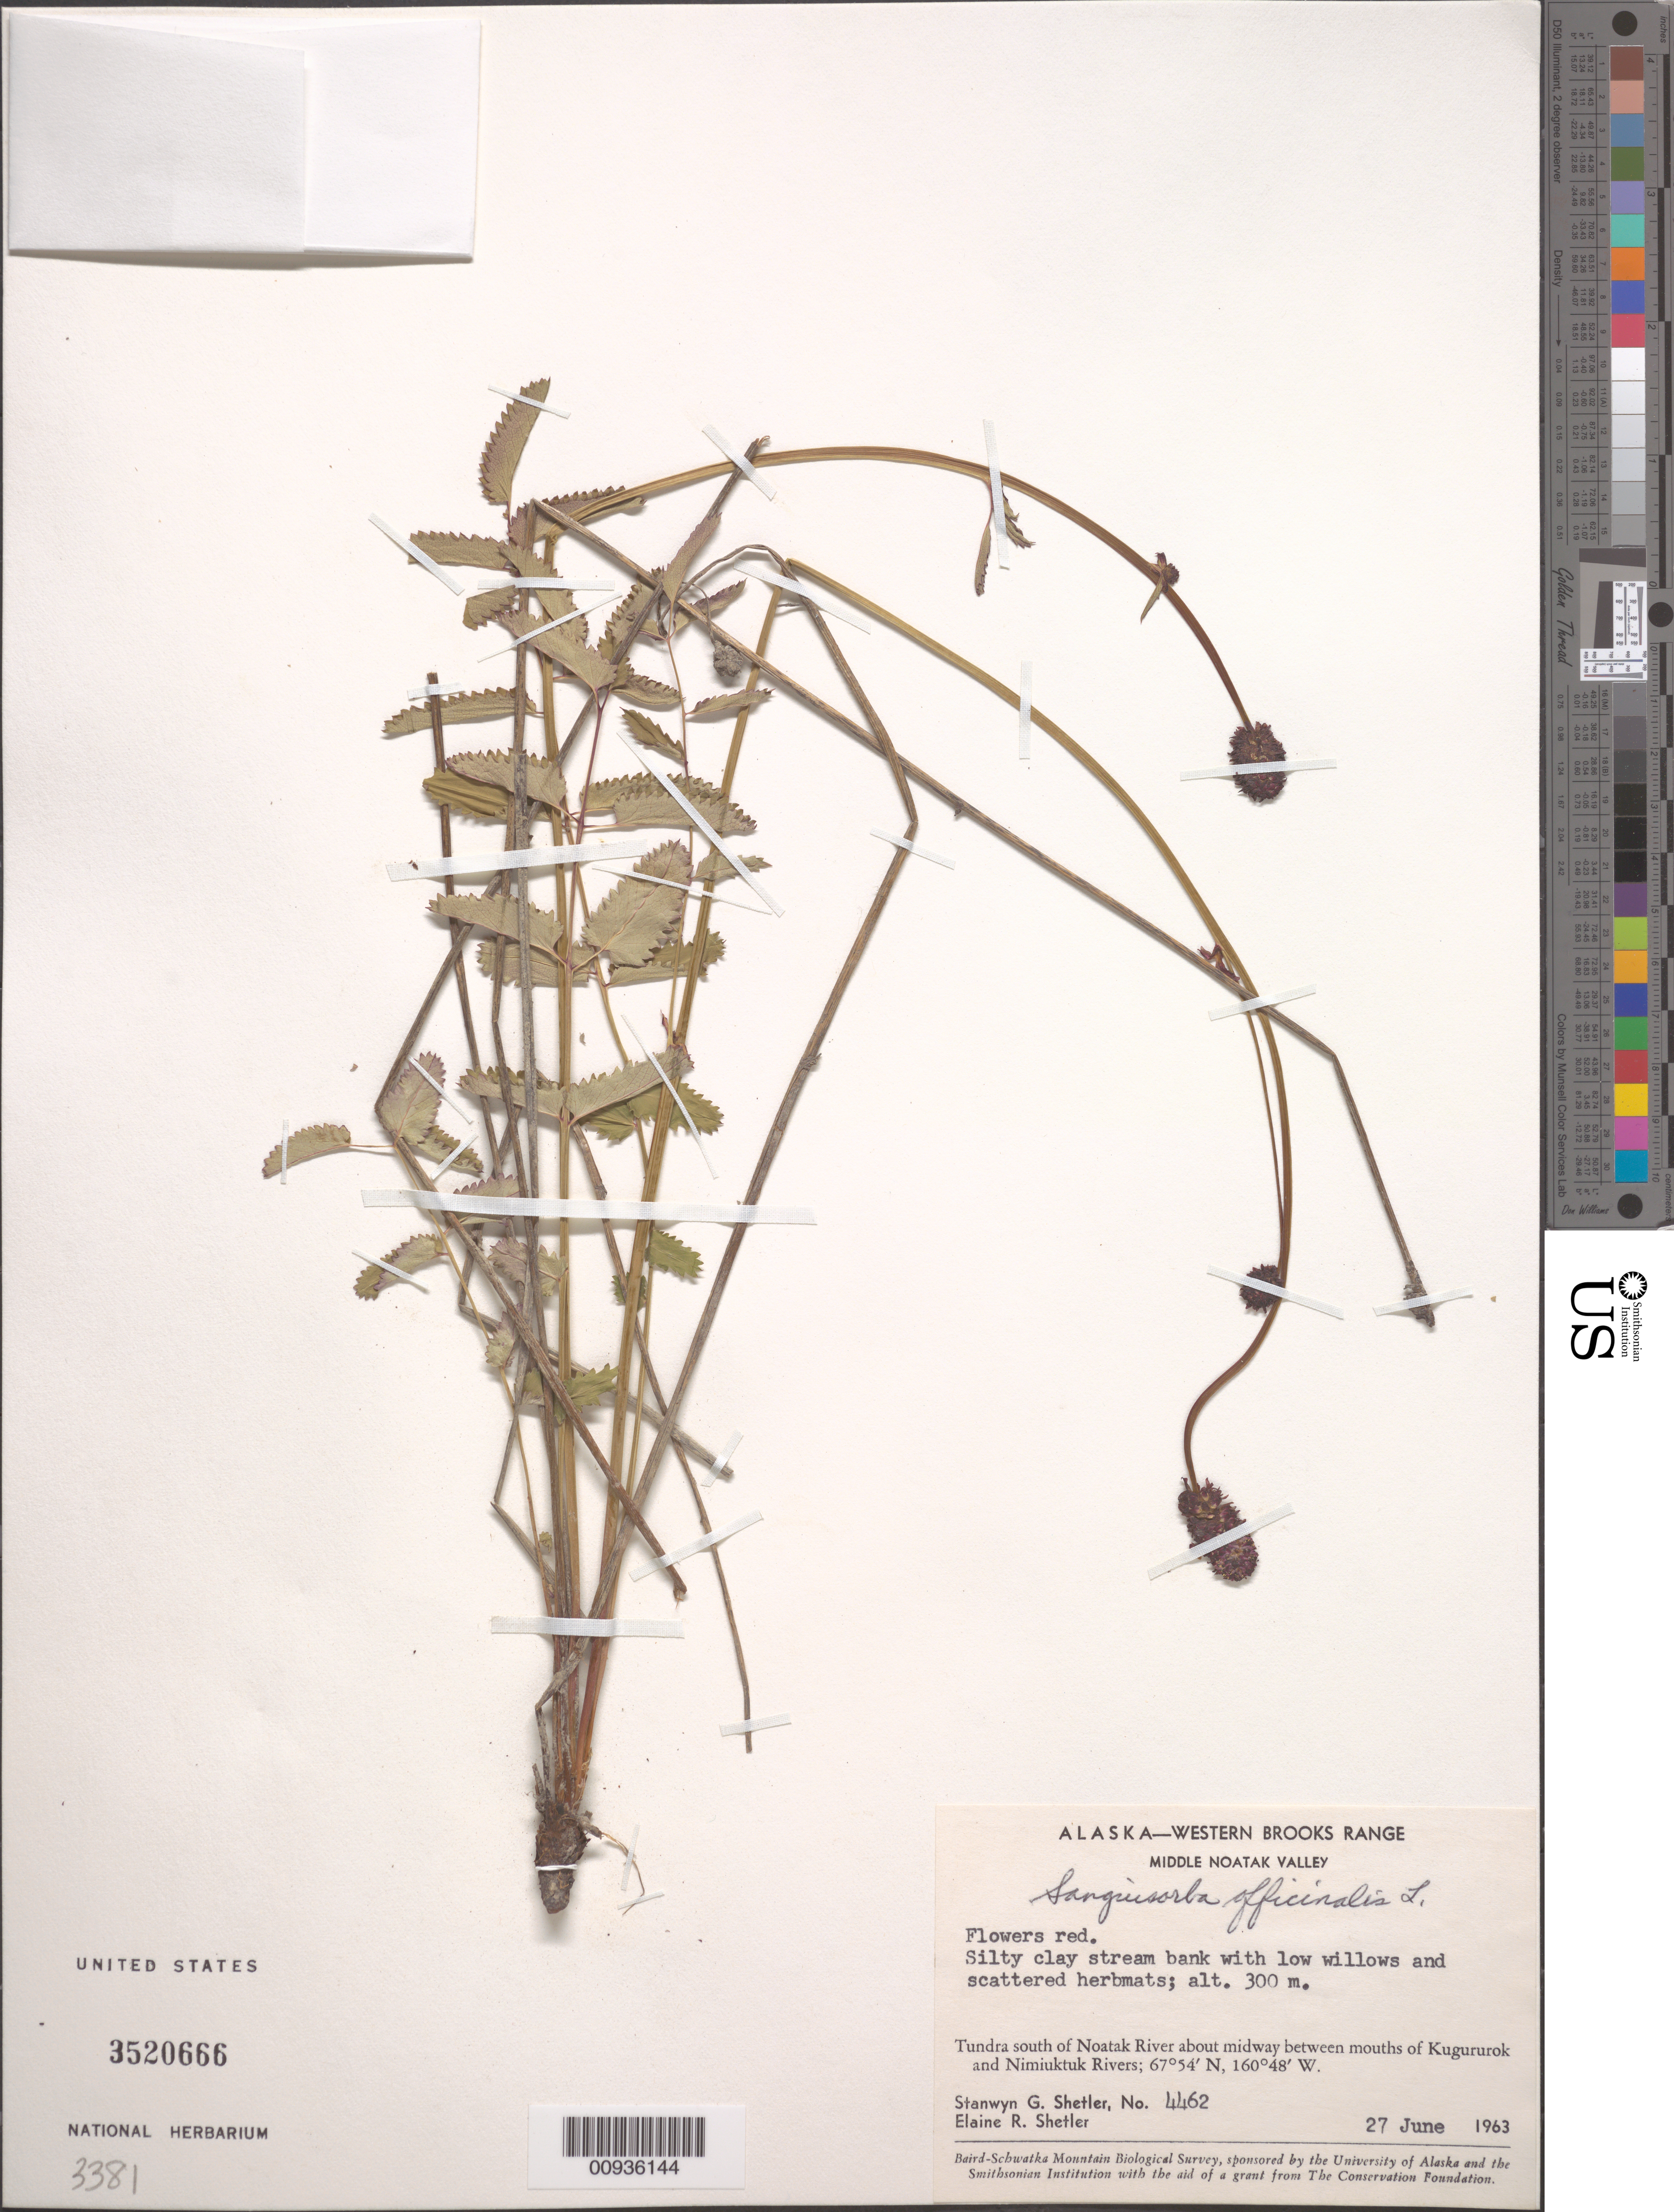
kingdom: Plantae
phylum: Tracheophyta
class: Magnoliopsida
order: Rosales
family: Rosaceae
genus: Sanguisorba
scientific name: Sanguisorba officinalis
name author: L.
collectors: S. Shetler & E. R. Shetler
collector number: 4462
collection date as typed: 27 Jun 1963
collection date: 1963-06-27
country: United States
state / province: Alaska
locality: S of Noatak River about midway between mouths of Kugururok and Nimiuktuk Rivers. Western Brooks Range, Middle Noatak Valley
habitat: Tundra. Silty clay stream bank with low willows and scattered herbmats.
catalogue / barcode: US 3520666